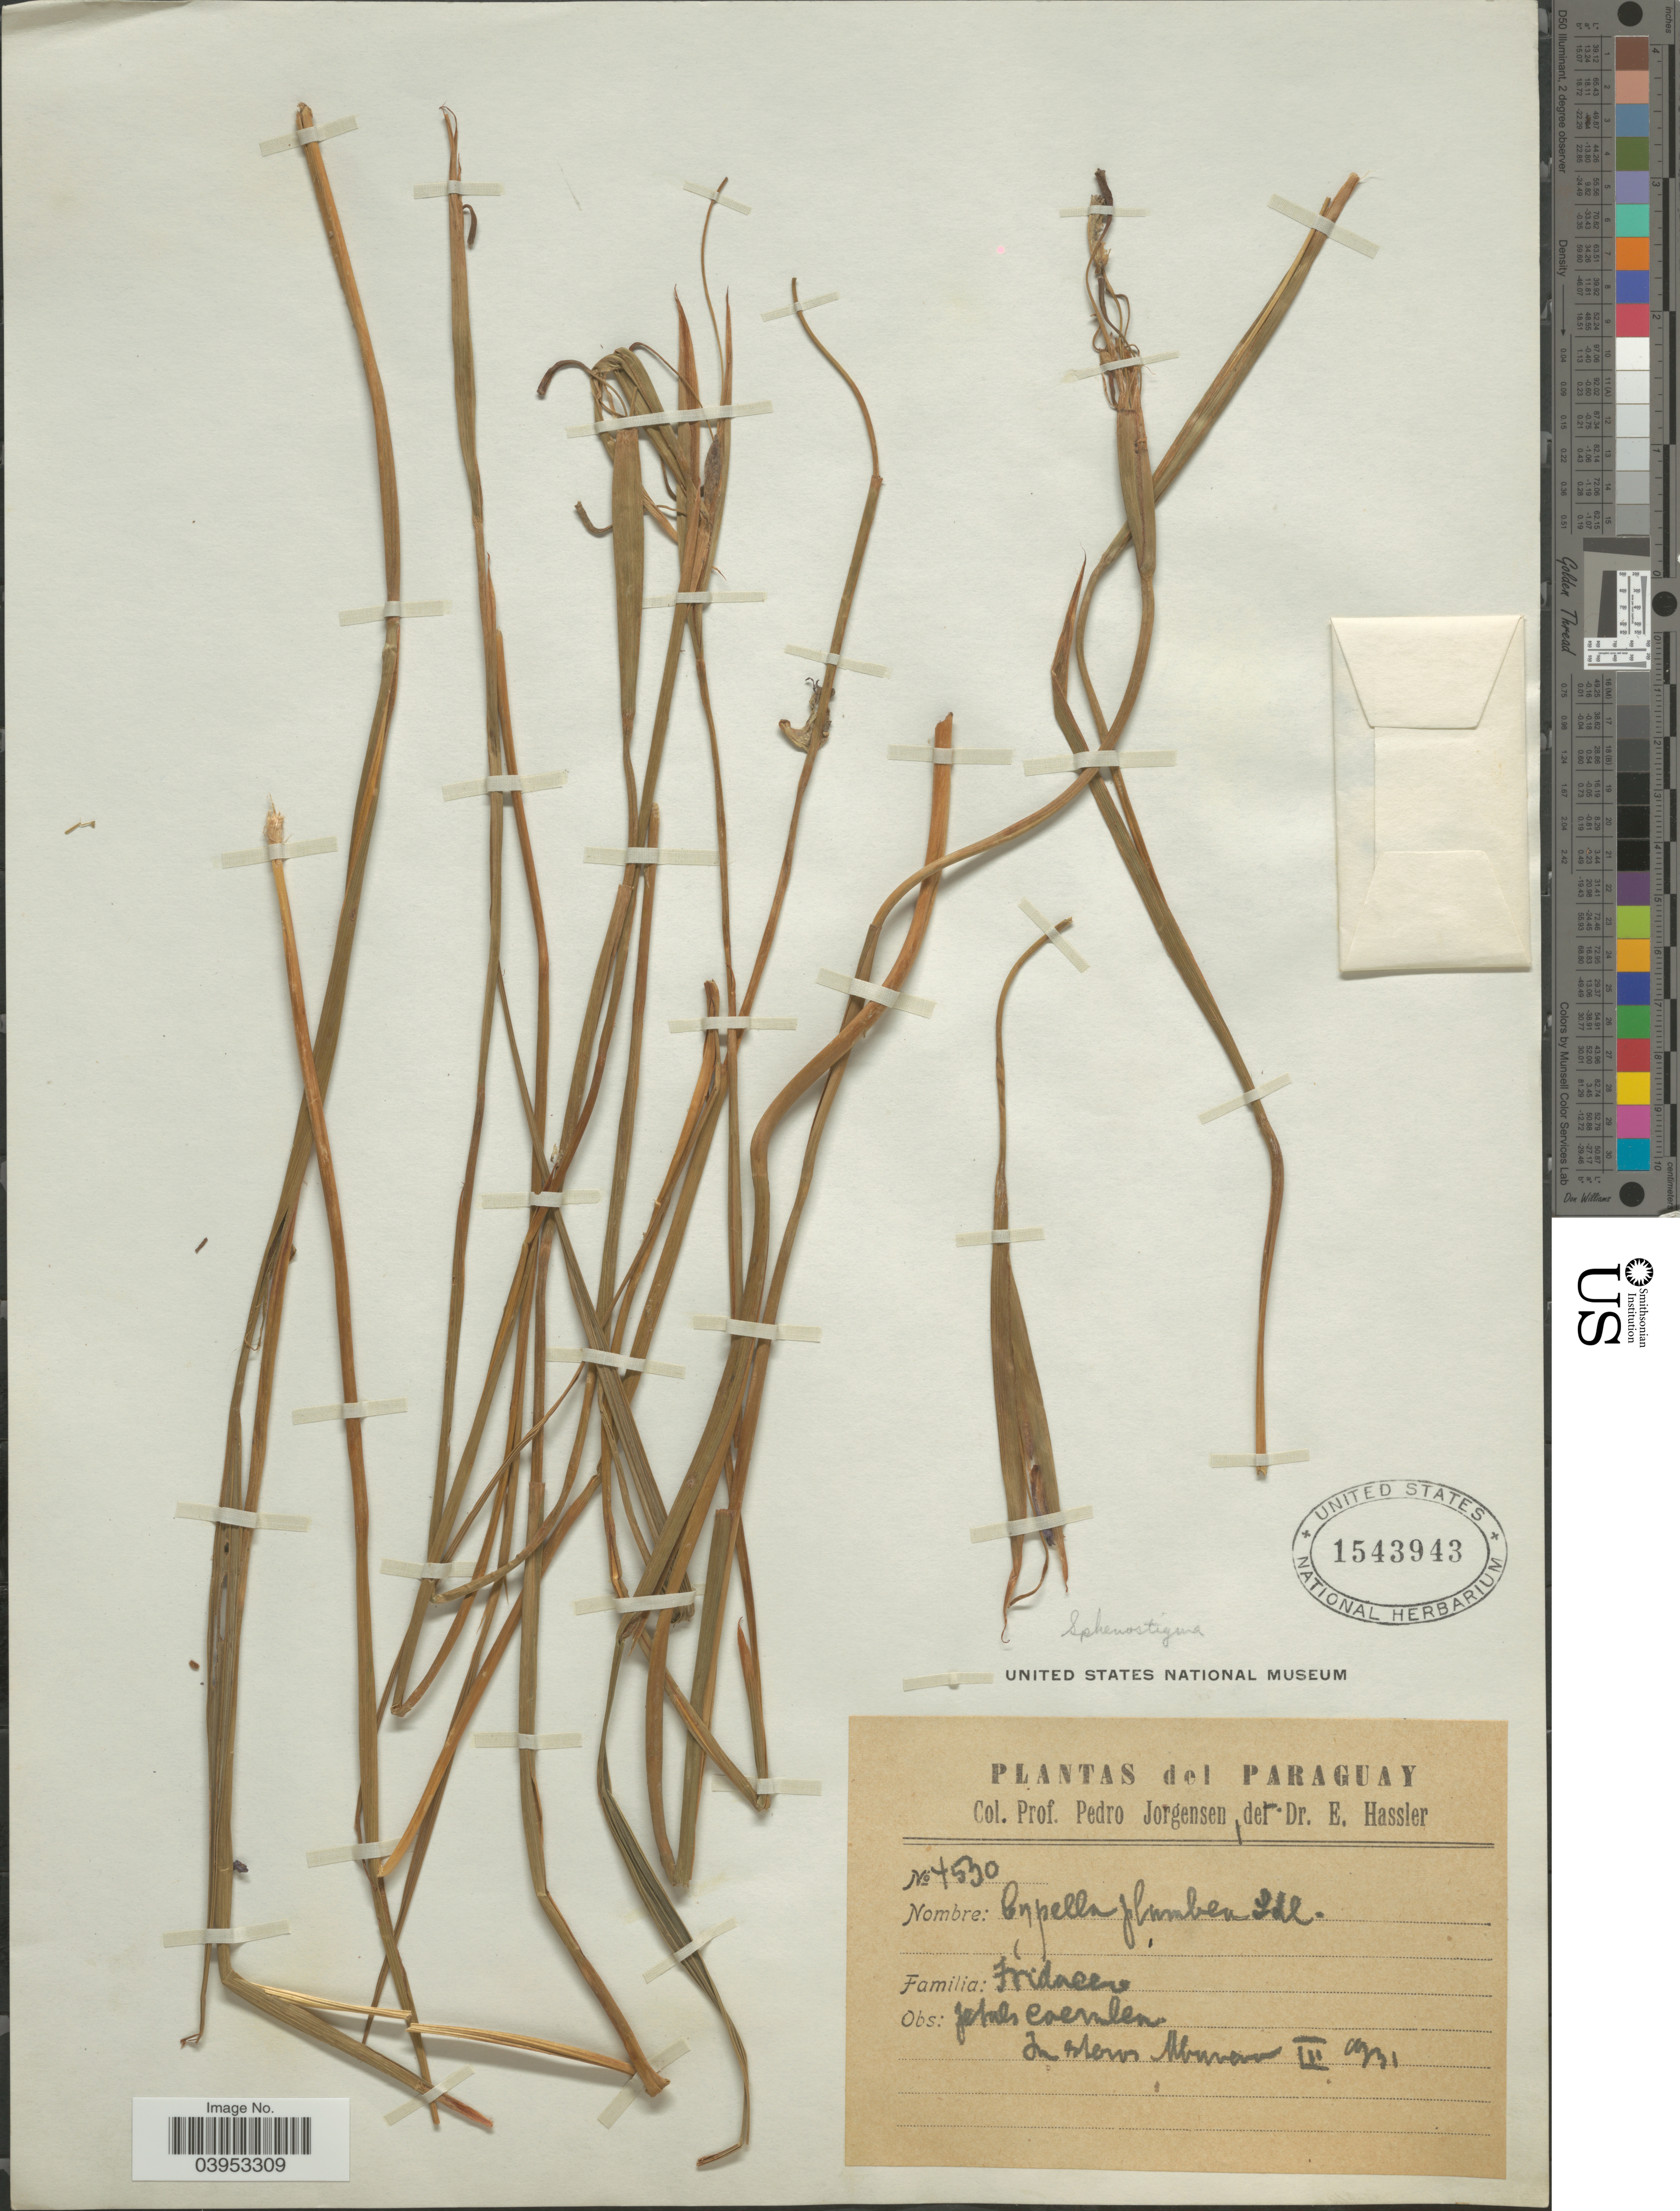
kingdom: Plantae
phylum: Tracheophyta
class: Liliopsida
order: Asparagales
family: Iridaceae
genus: Cypella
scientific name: Cypella plumbea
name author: Lindl.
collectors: P. Jörgensen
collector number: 4530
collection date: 1931-03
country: Paraguay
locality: In esteros Mburero.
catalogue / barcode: US 1543943